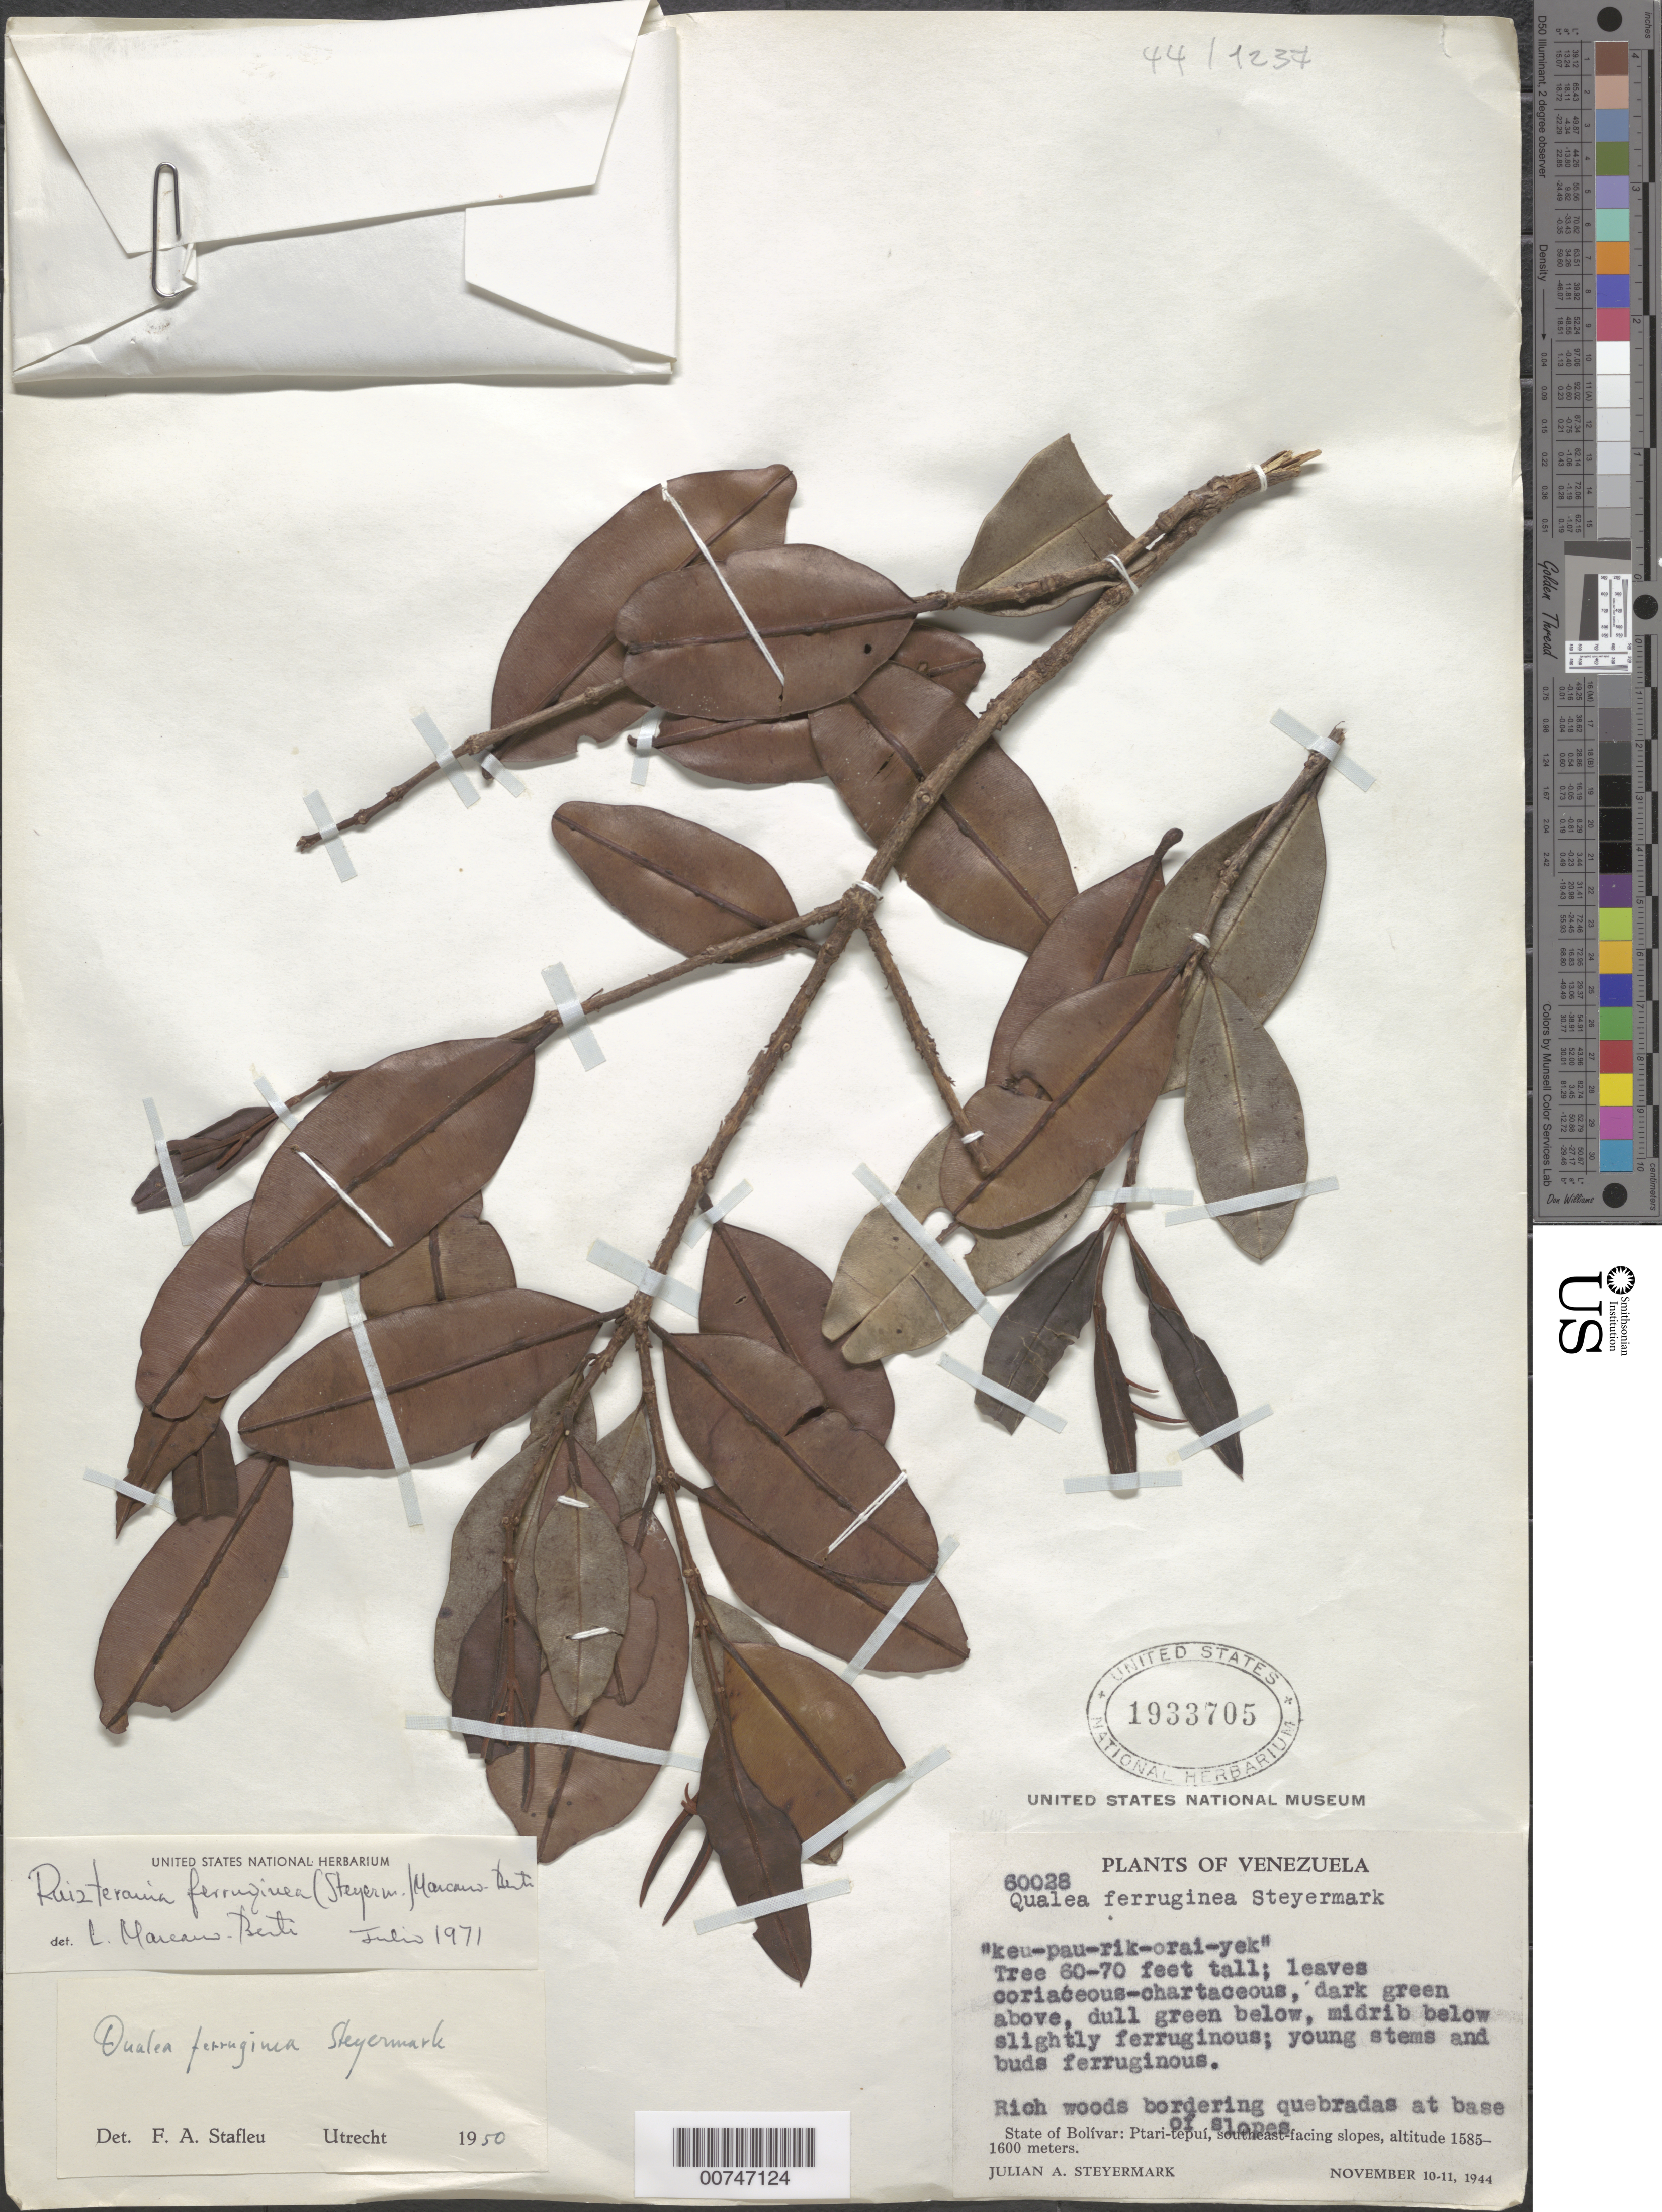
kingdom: Plantae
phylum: Tracheophyta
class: Magnoliopsida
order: Myrtales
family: Vochysiaceae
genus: Ruizterania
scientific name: Ruizterania ferruginea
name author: (Steyerm.) Marc.-Berti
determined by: Marcano-Berti, L.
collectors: J. Steyermark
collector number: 60028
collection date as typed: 10-Nov-44 to 11-Nov-44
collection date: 1944-11-10/1944-11-11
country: Venezuela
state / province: Bolívar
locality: Ptari-tepuí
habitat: Rich woods bordering quebradas at base of slopes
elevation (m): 1585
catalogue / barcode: US 1933705